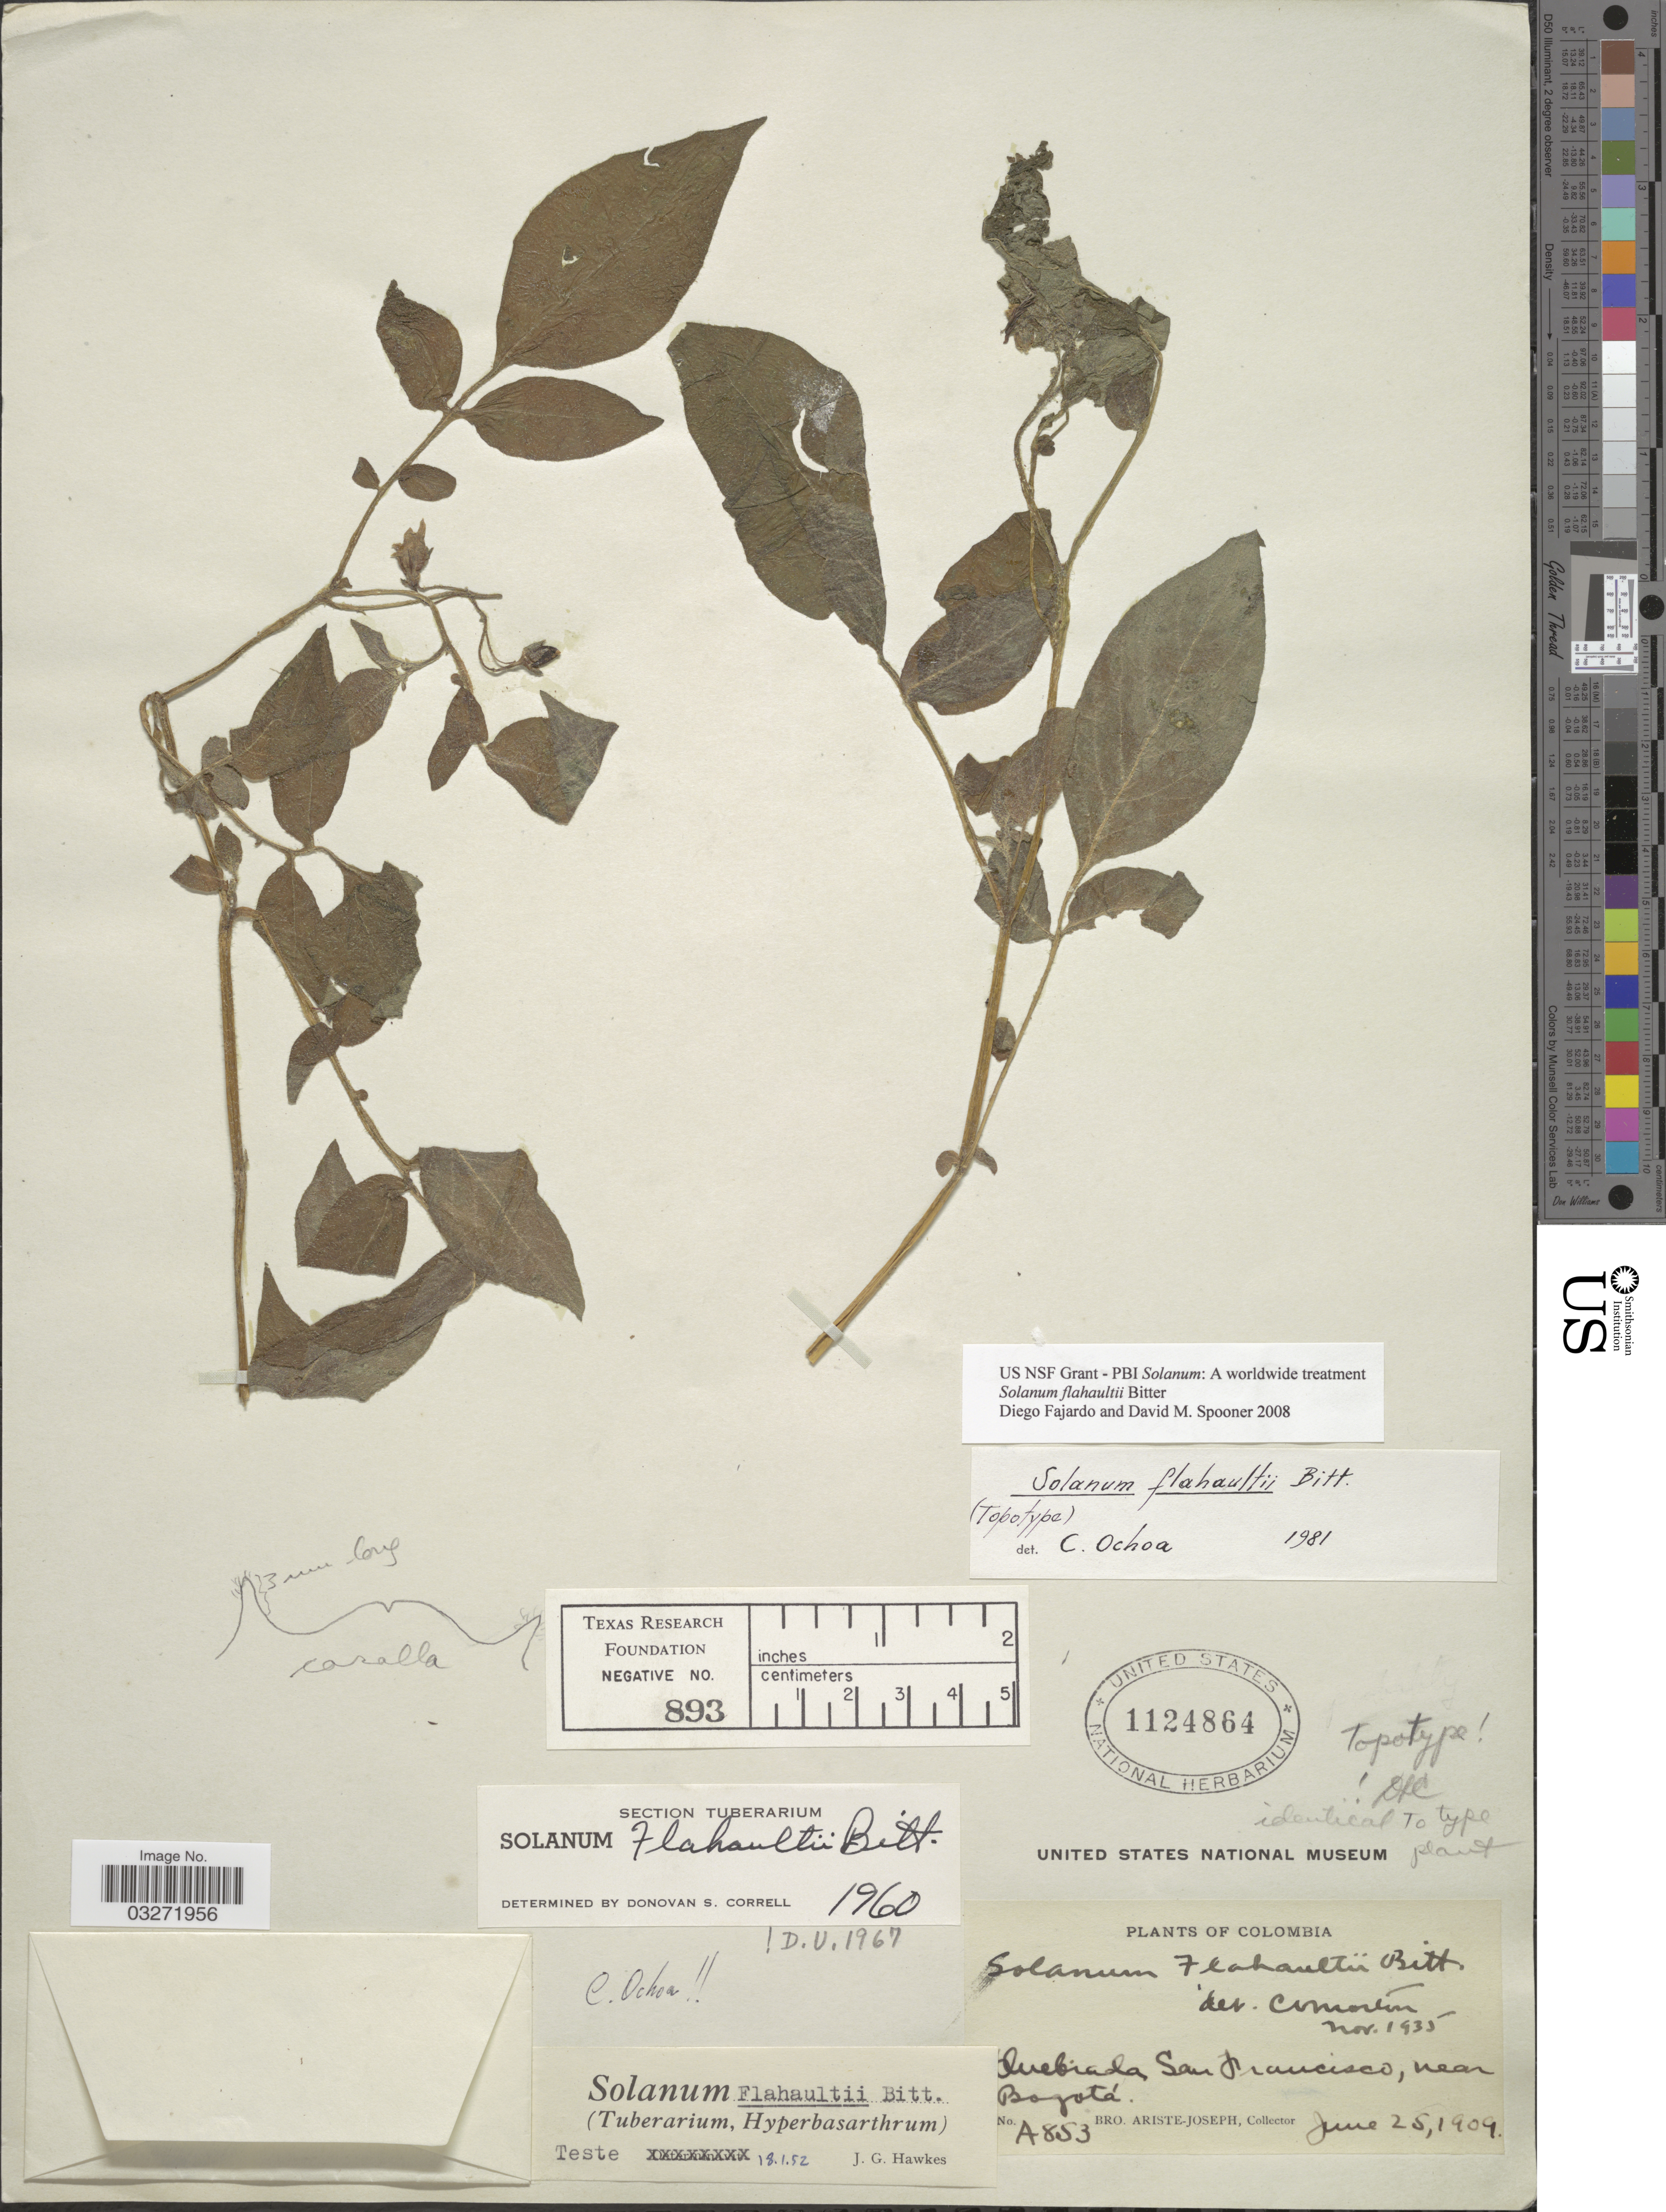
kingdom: Plantae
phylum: Tracheophyta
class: Magnoliopsida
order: Solanales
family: Solanaceae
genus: Solanum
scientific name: Solanum flahaultii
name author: Bitter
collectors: Bro. Ariste-Joseph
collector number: A853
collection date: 1909-06-25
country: Colombia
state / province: Bogota D.C.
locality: Quebrada San Francisco, near Bogotá.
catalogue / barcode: US 1124864